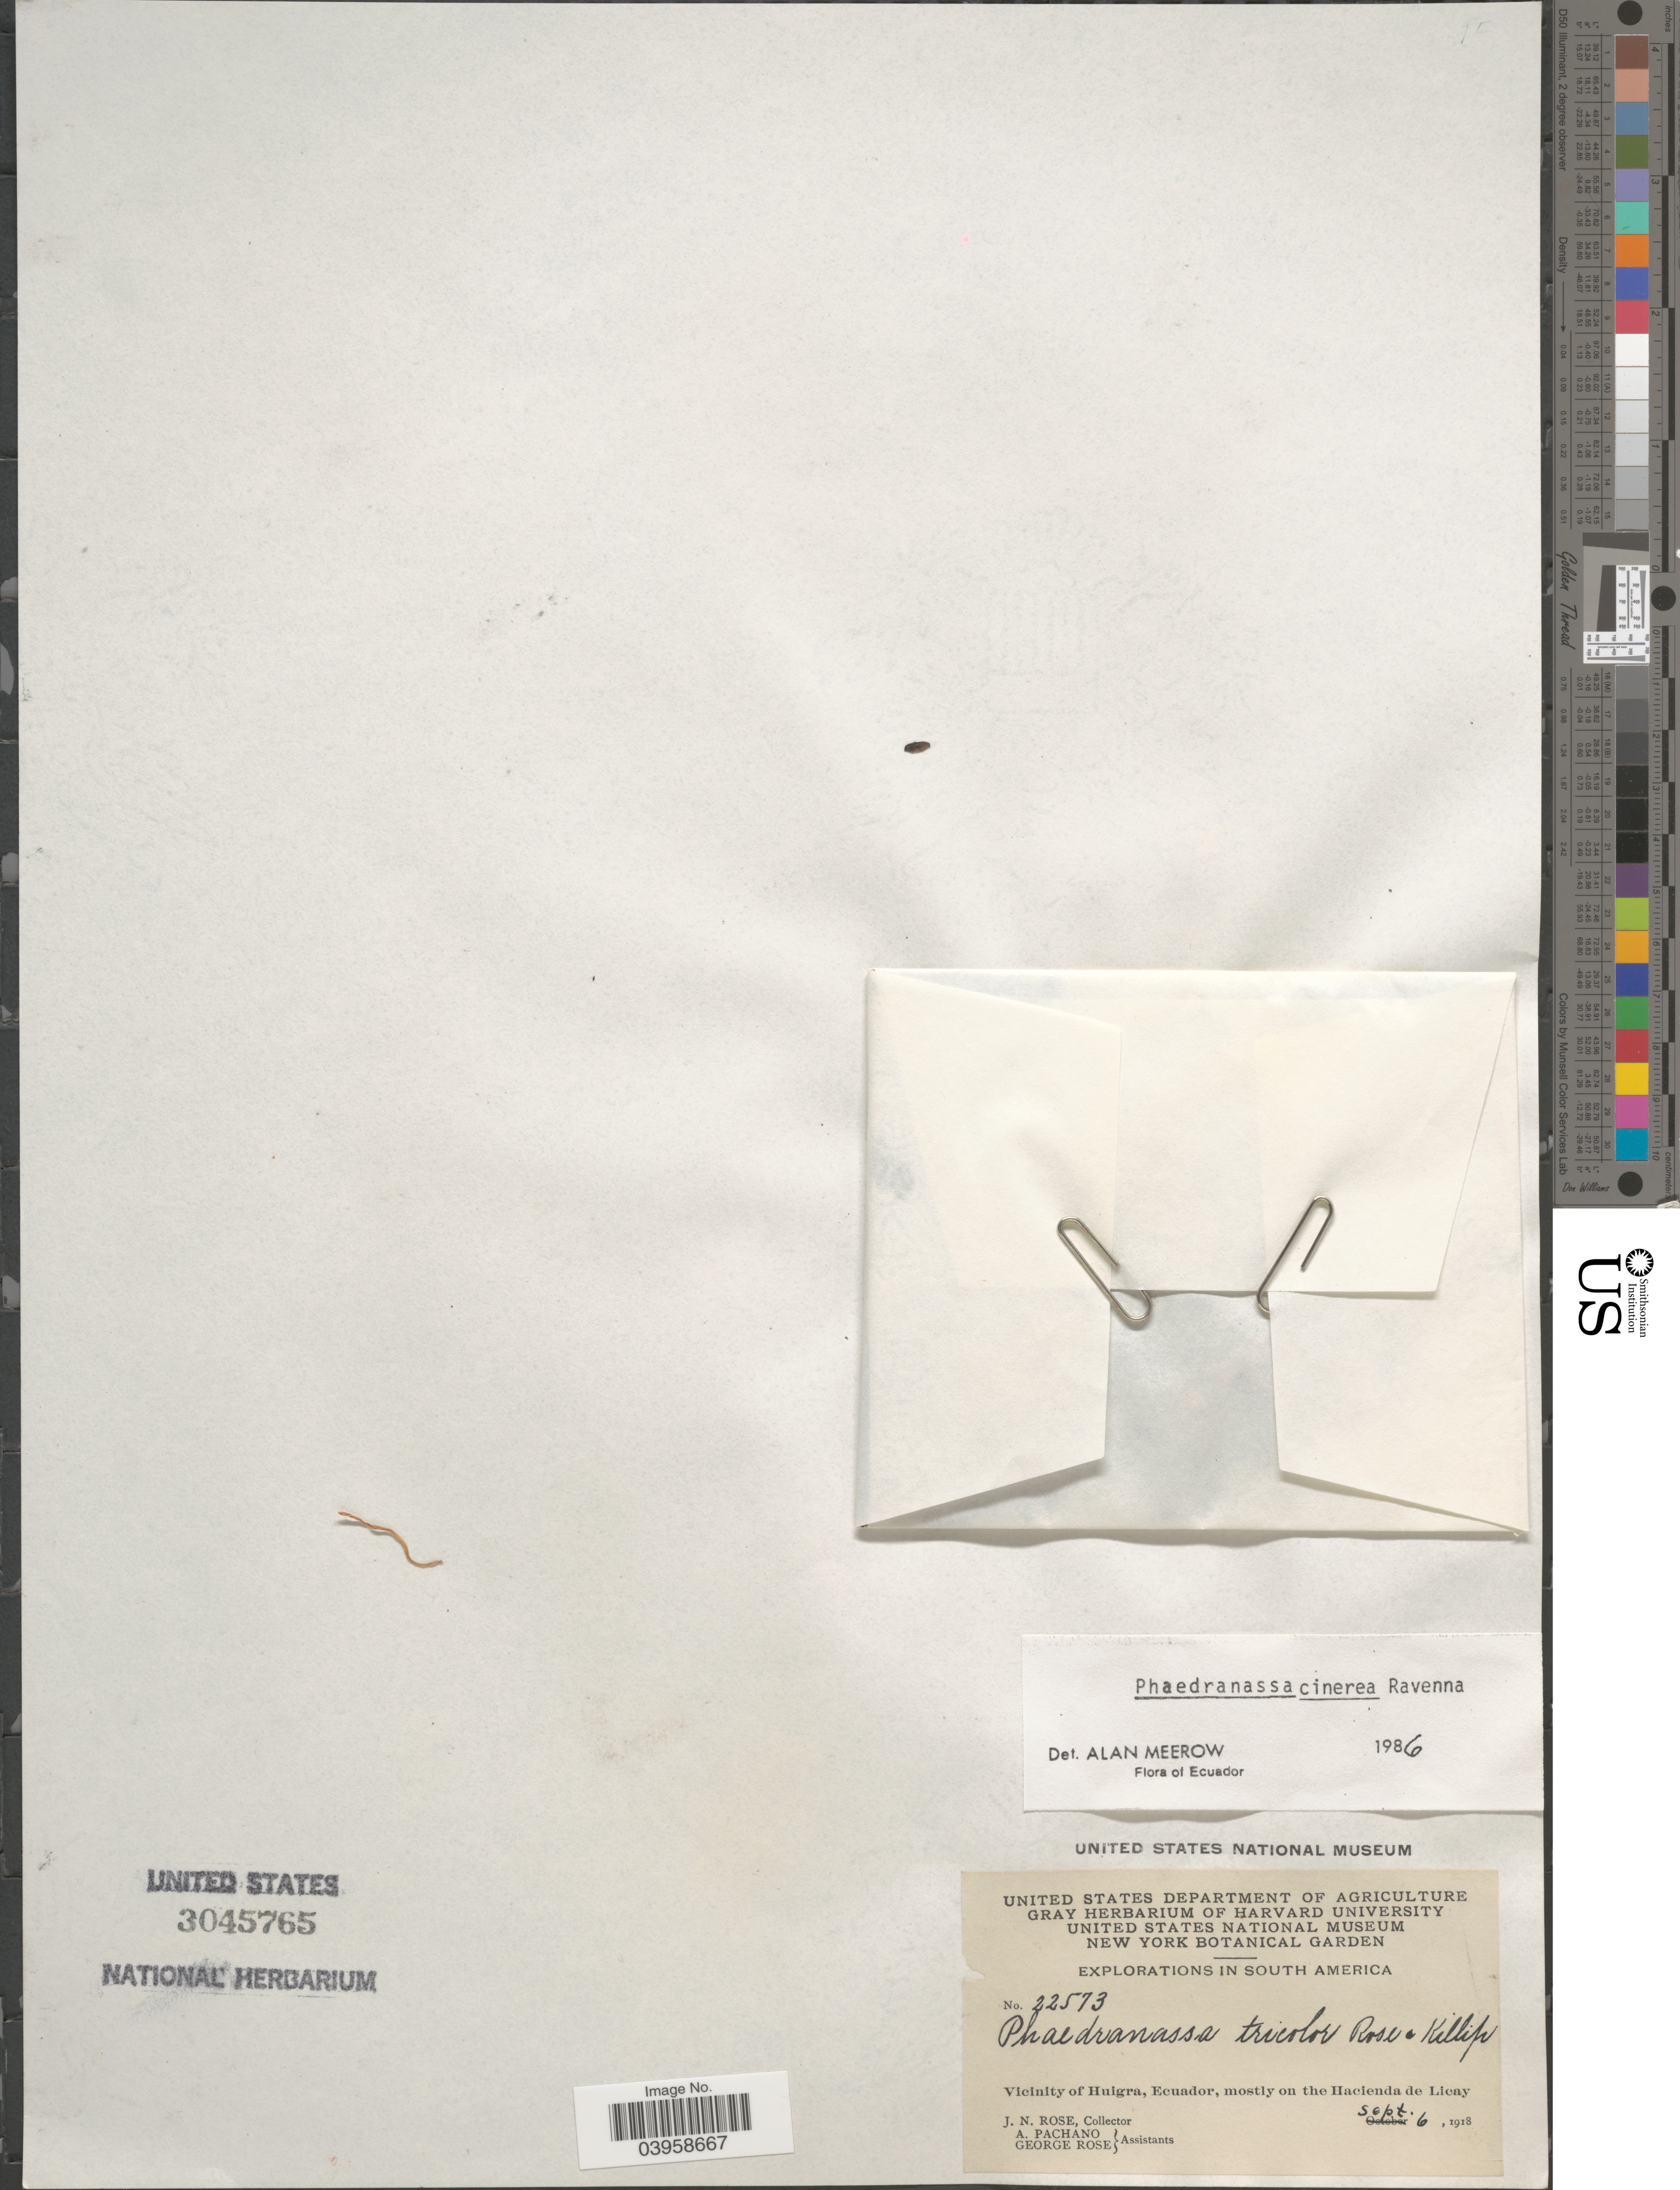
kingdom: Plantae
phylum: Tracheophyta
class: Liliopsida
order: Asparagales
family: Amaryllidaceae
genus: Phaedranassa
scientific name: Phaedranassa cinerea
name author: Ravenna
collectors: J. N. Rose, A. Pachano & G. Rose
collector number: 22573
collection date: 1918-09-06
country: Ecuador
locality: Vicinity of Huigra, mostly on the Hacienda de Licay.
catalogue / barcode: US 3045765